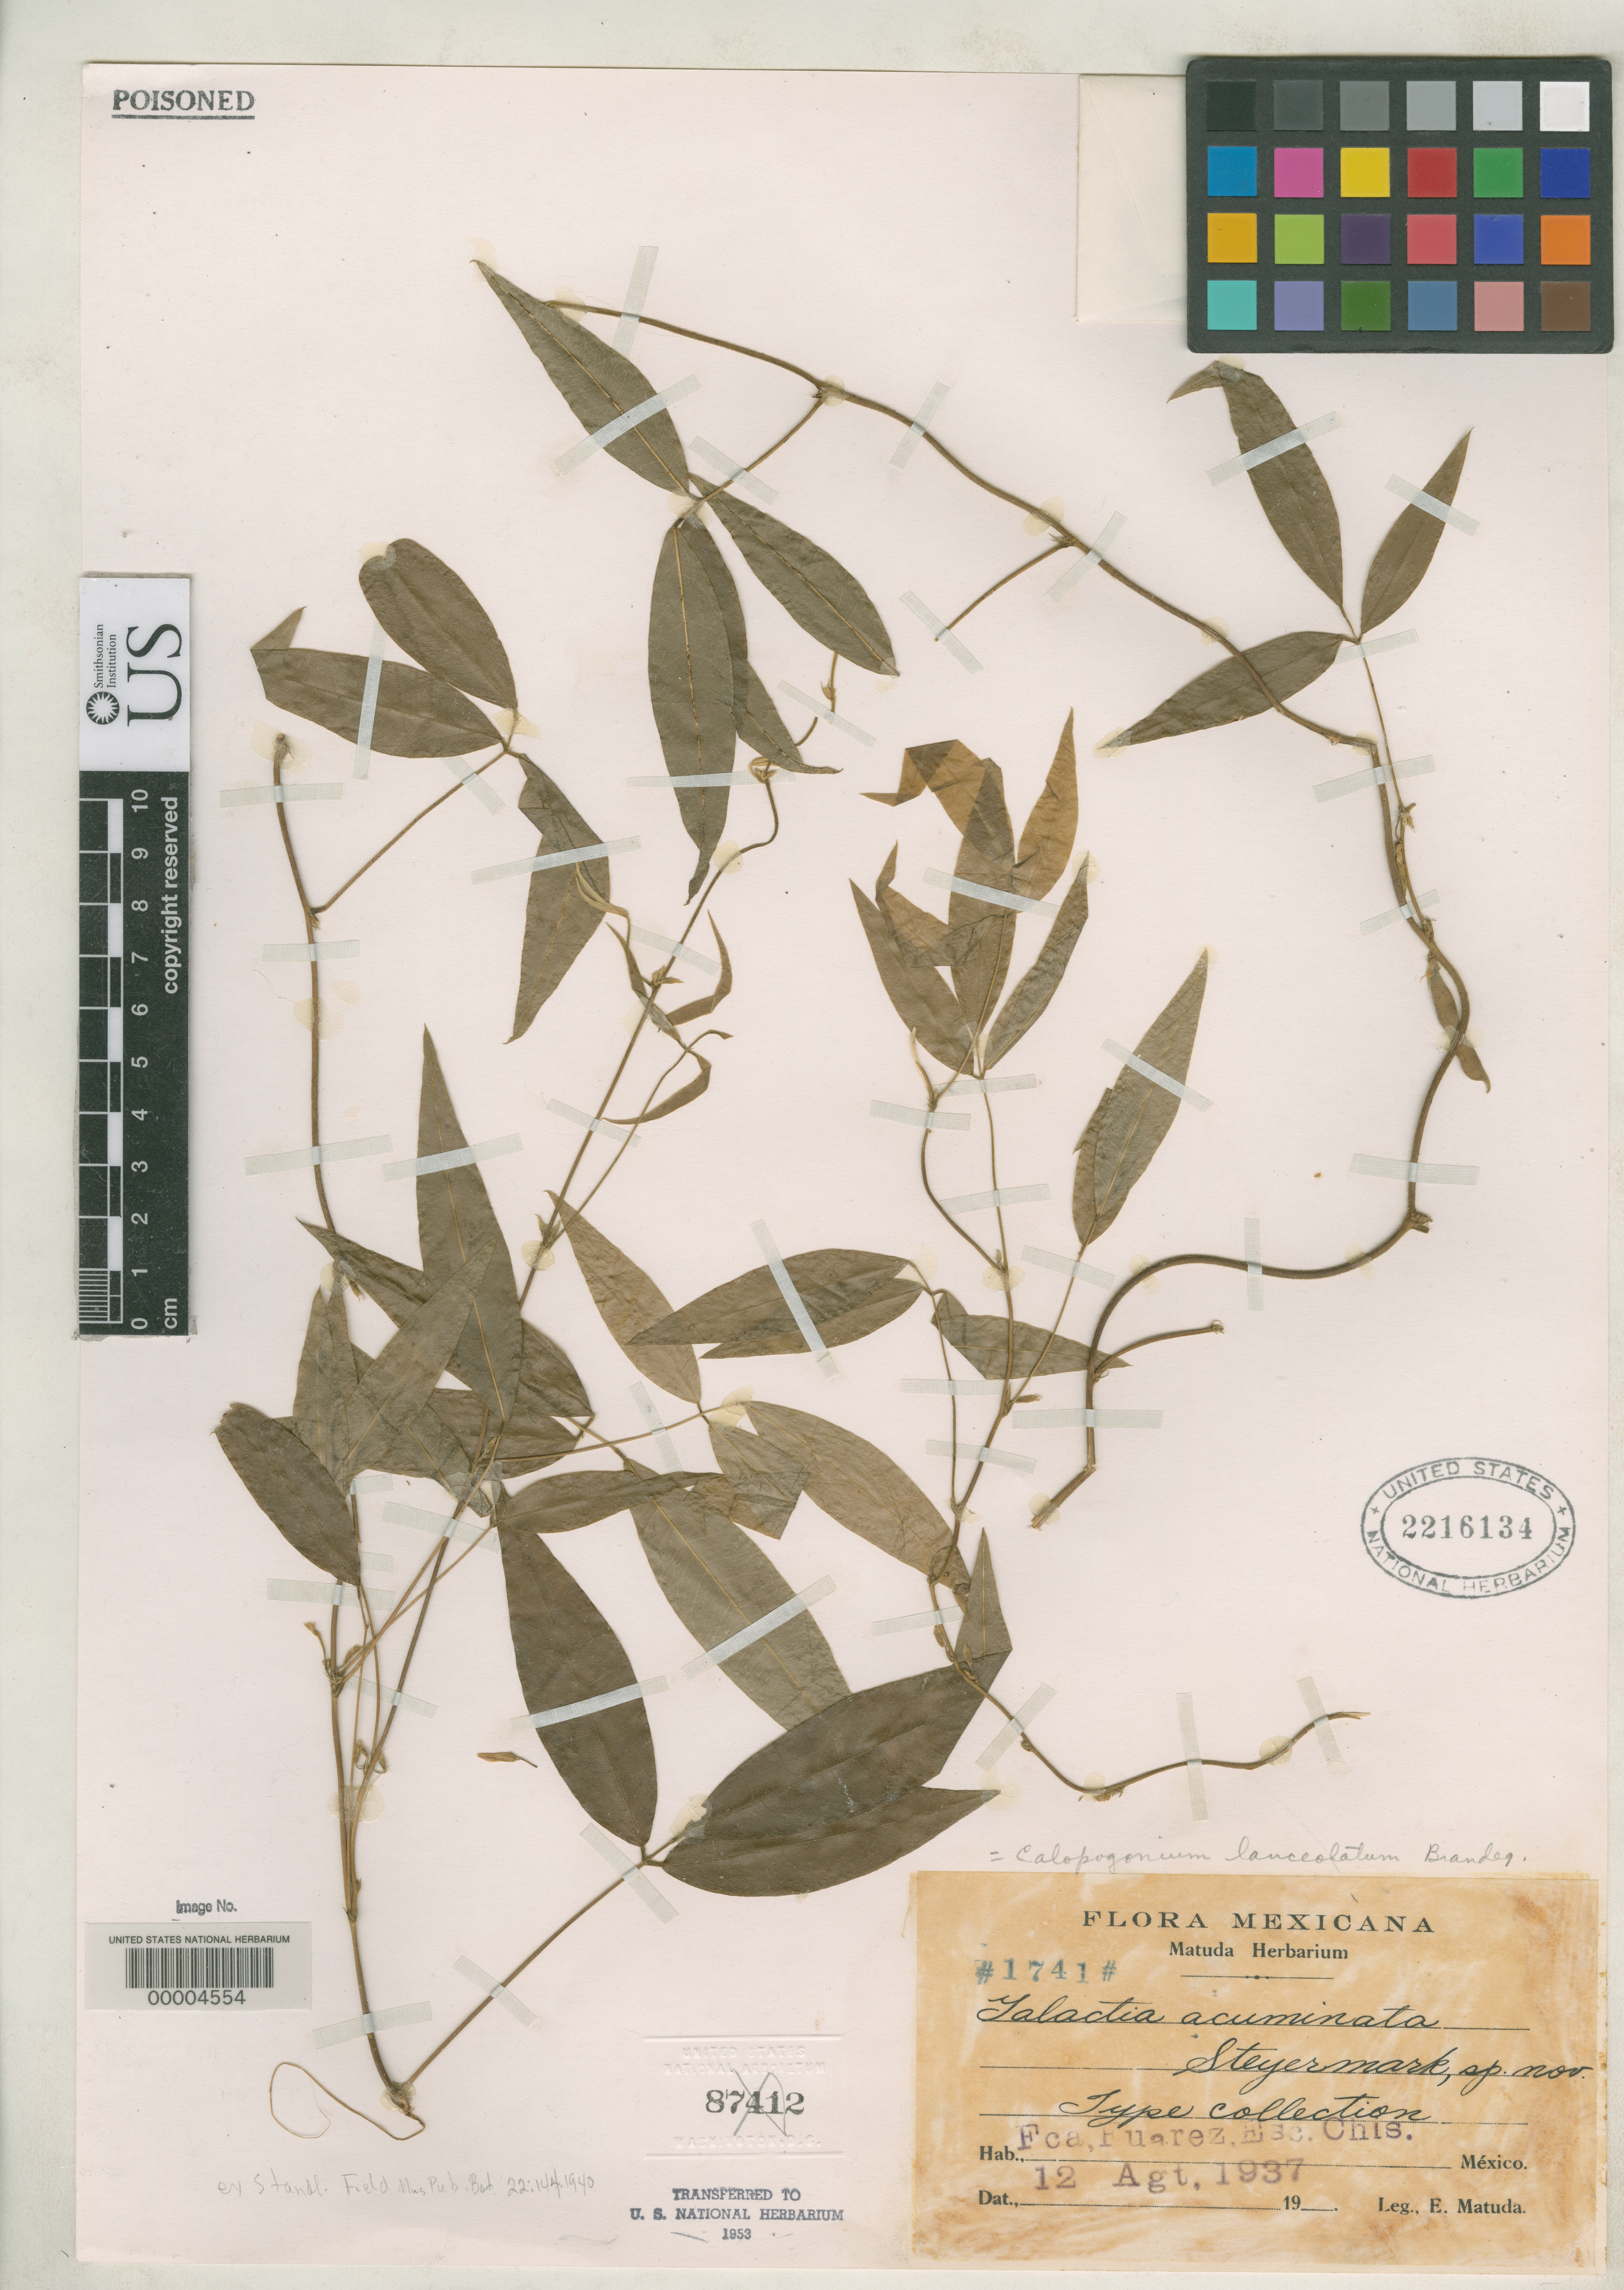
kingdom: Plantae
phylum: Tracheophyta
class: Magnoliopsida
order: Fabales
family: Fabaceae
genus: Galactia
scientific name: Galactia acuminata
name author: Steyerm. ex Standl.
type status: Isotype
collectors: E. Matuda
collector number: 1741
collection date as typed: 12 Aug 1937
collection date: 1937-08-12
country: Mexico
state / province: Chiapas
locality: Finca Juarez.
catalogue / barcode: US 2216134